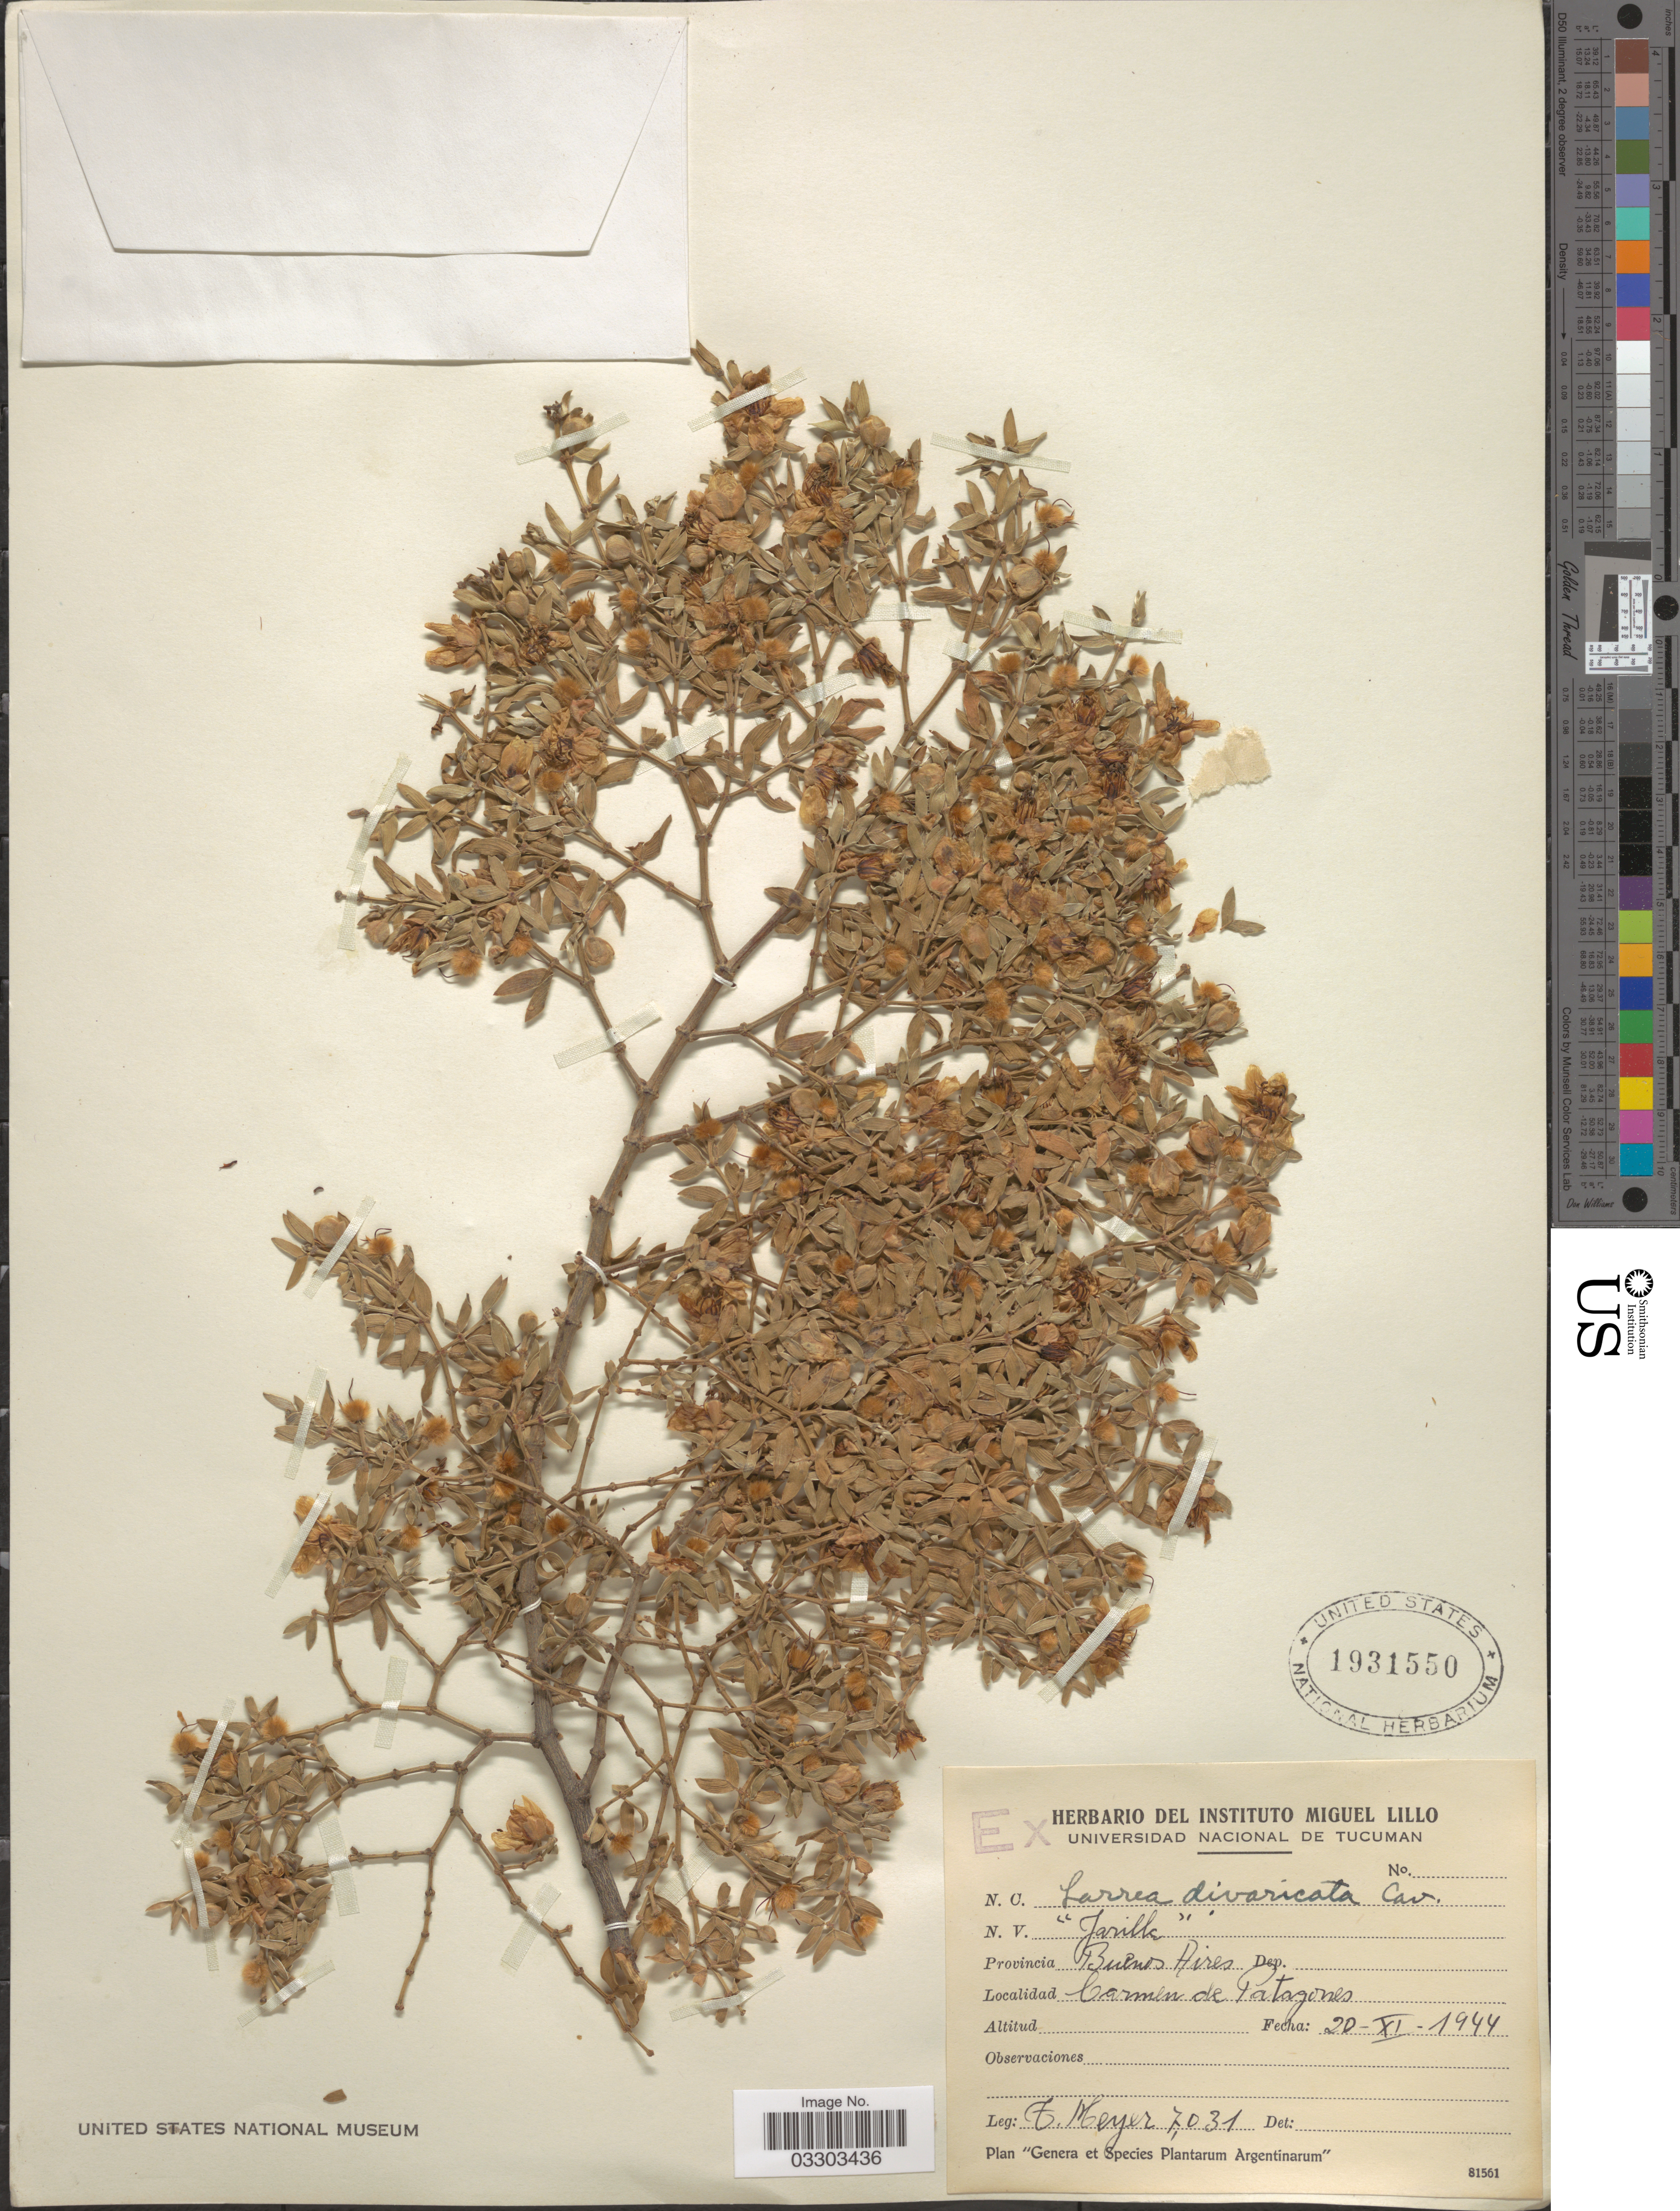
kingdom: Plantae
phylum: Tracheophyta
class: Magnoliopsida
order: Zygophyllales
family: Zygophyllaceae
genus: Larrea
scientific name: Larrea divaricata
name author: Cav.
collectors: T. Meyer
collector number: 7031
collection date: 1944-11-20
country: Argentina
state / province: Buenos Aires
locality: Carmen de Patagones.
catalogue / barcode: US 1931550